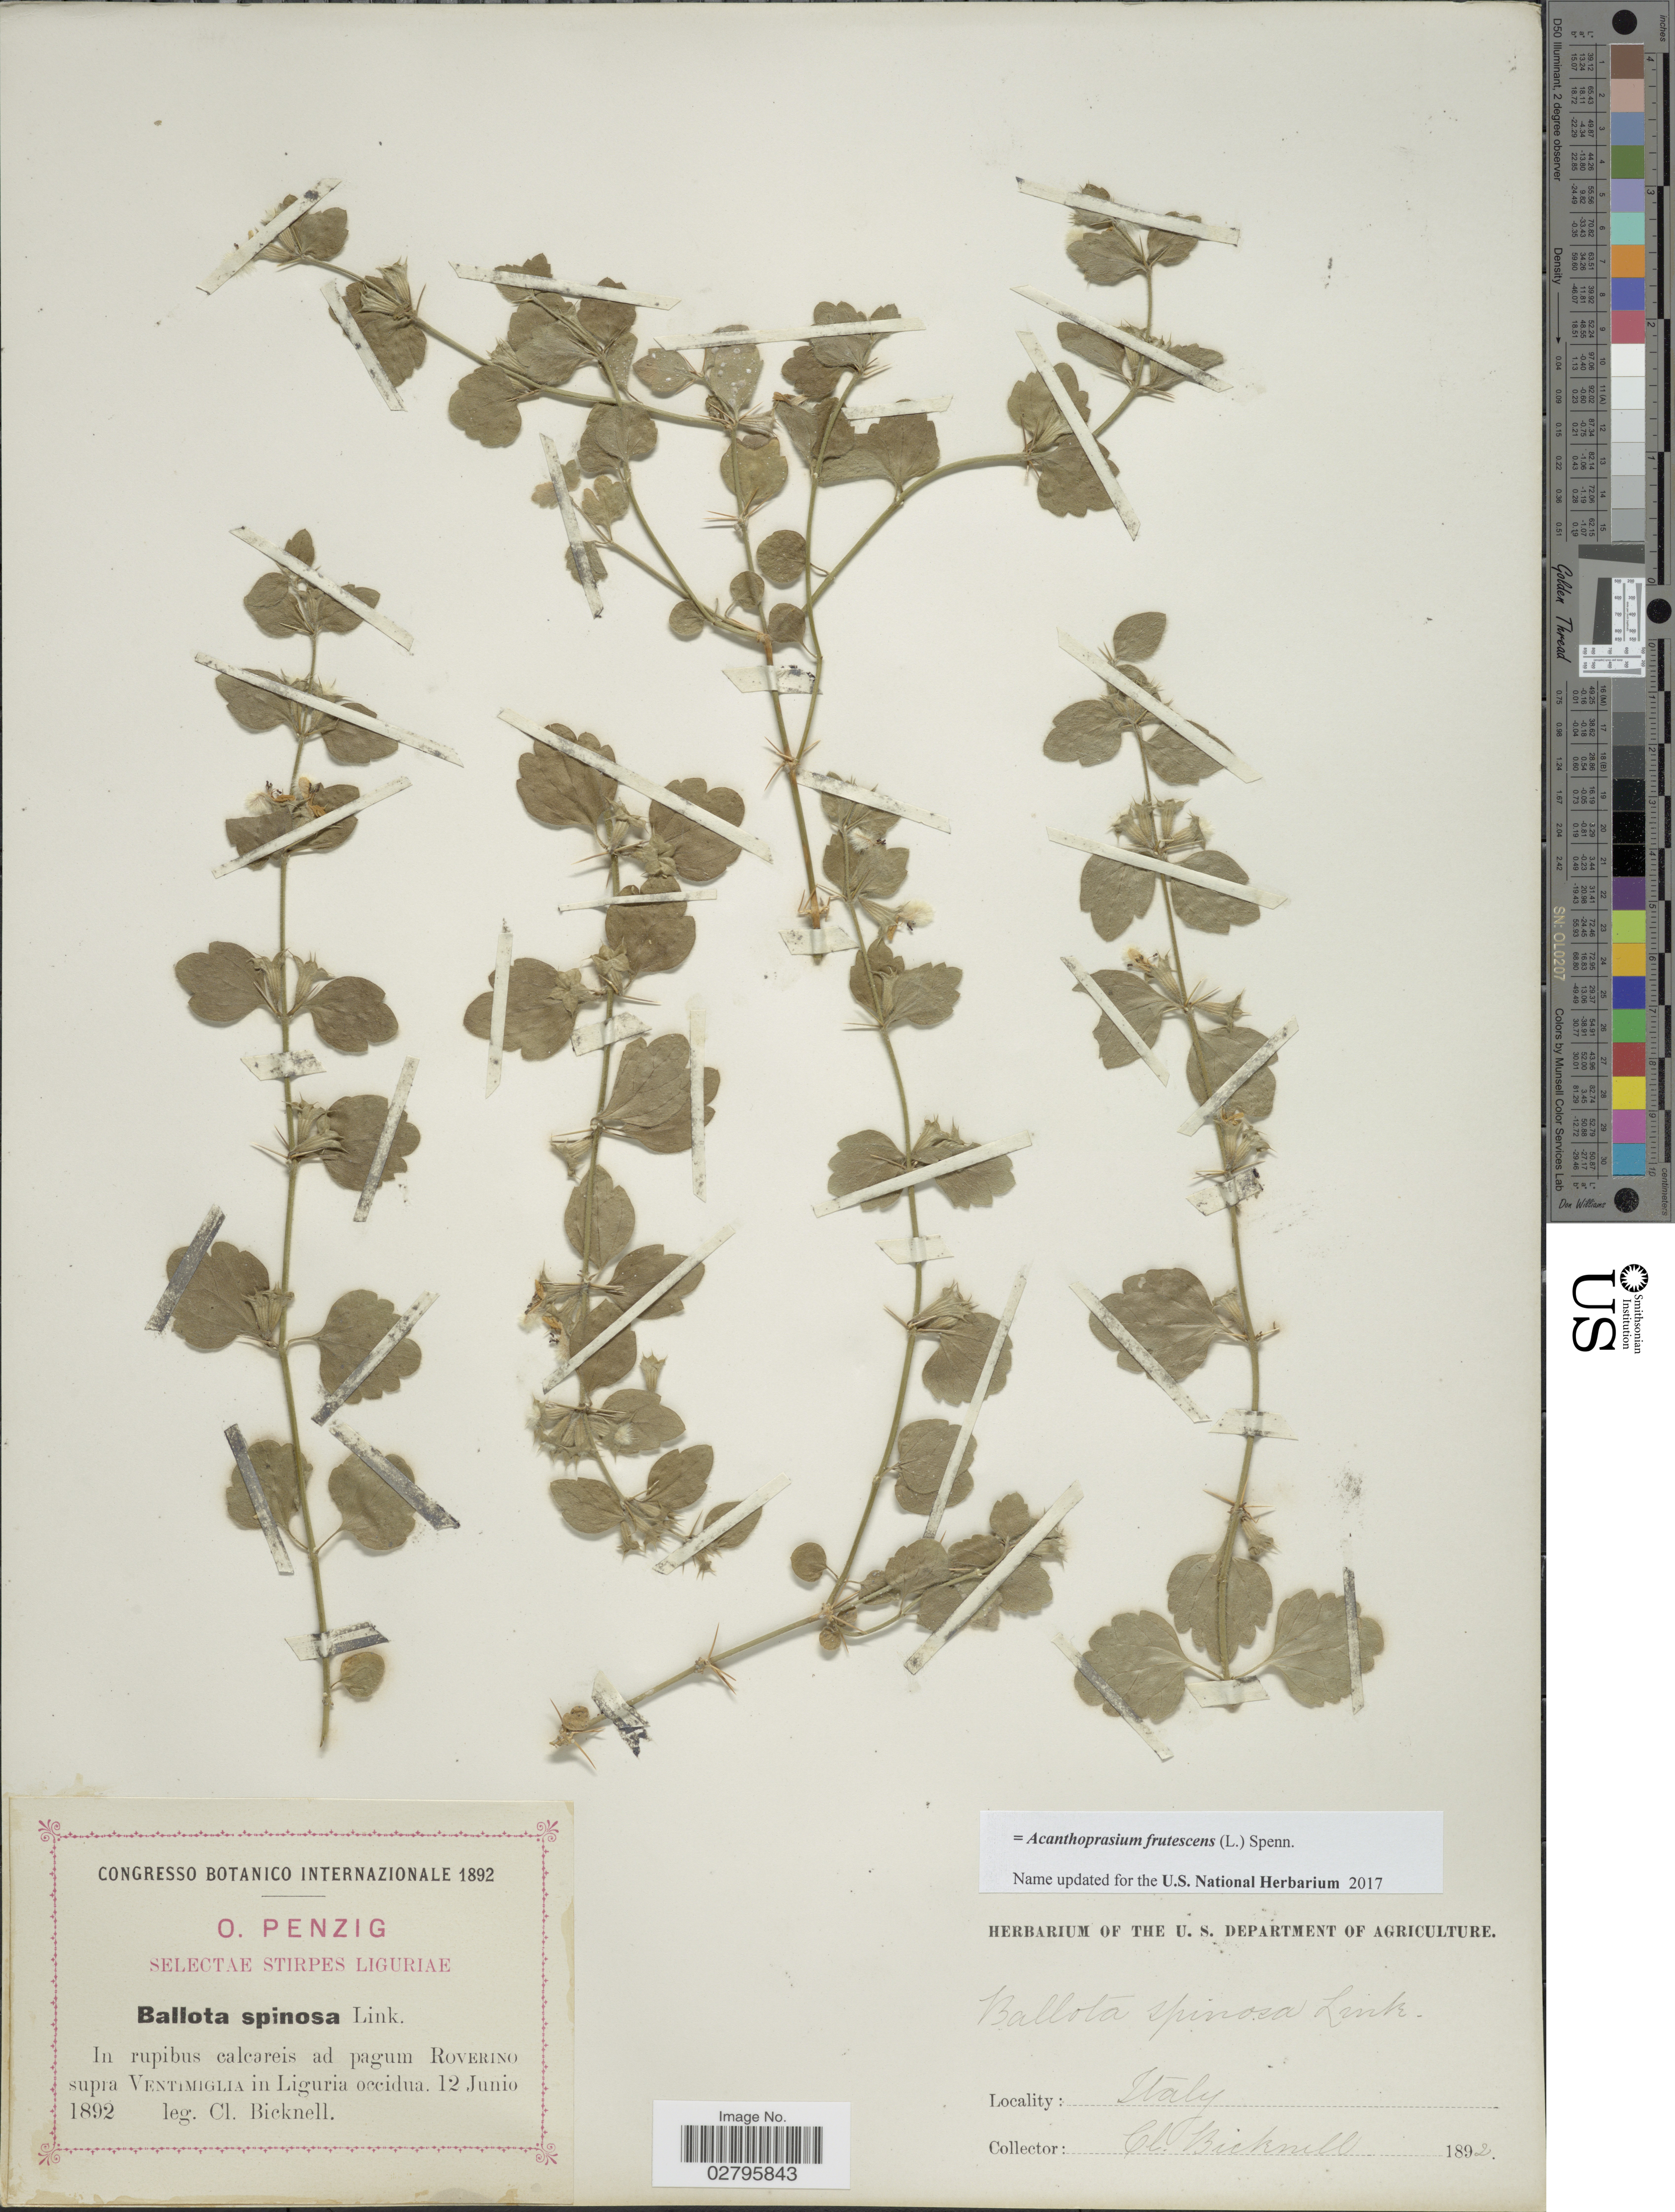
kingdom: Plantae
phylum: Tracheophyta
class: Magnoliopsida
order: Lamiales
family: Lamiaceae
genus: Acanthoprasium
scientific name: Acanthoprasium frutescens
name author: (L.) Spenn.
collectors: C. Bicknell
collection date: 1892-06-12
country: Italy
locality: In rupibus calcareis ad pagum Roverino supra Ventimiglia in Liguria occidua.